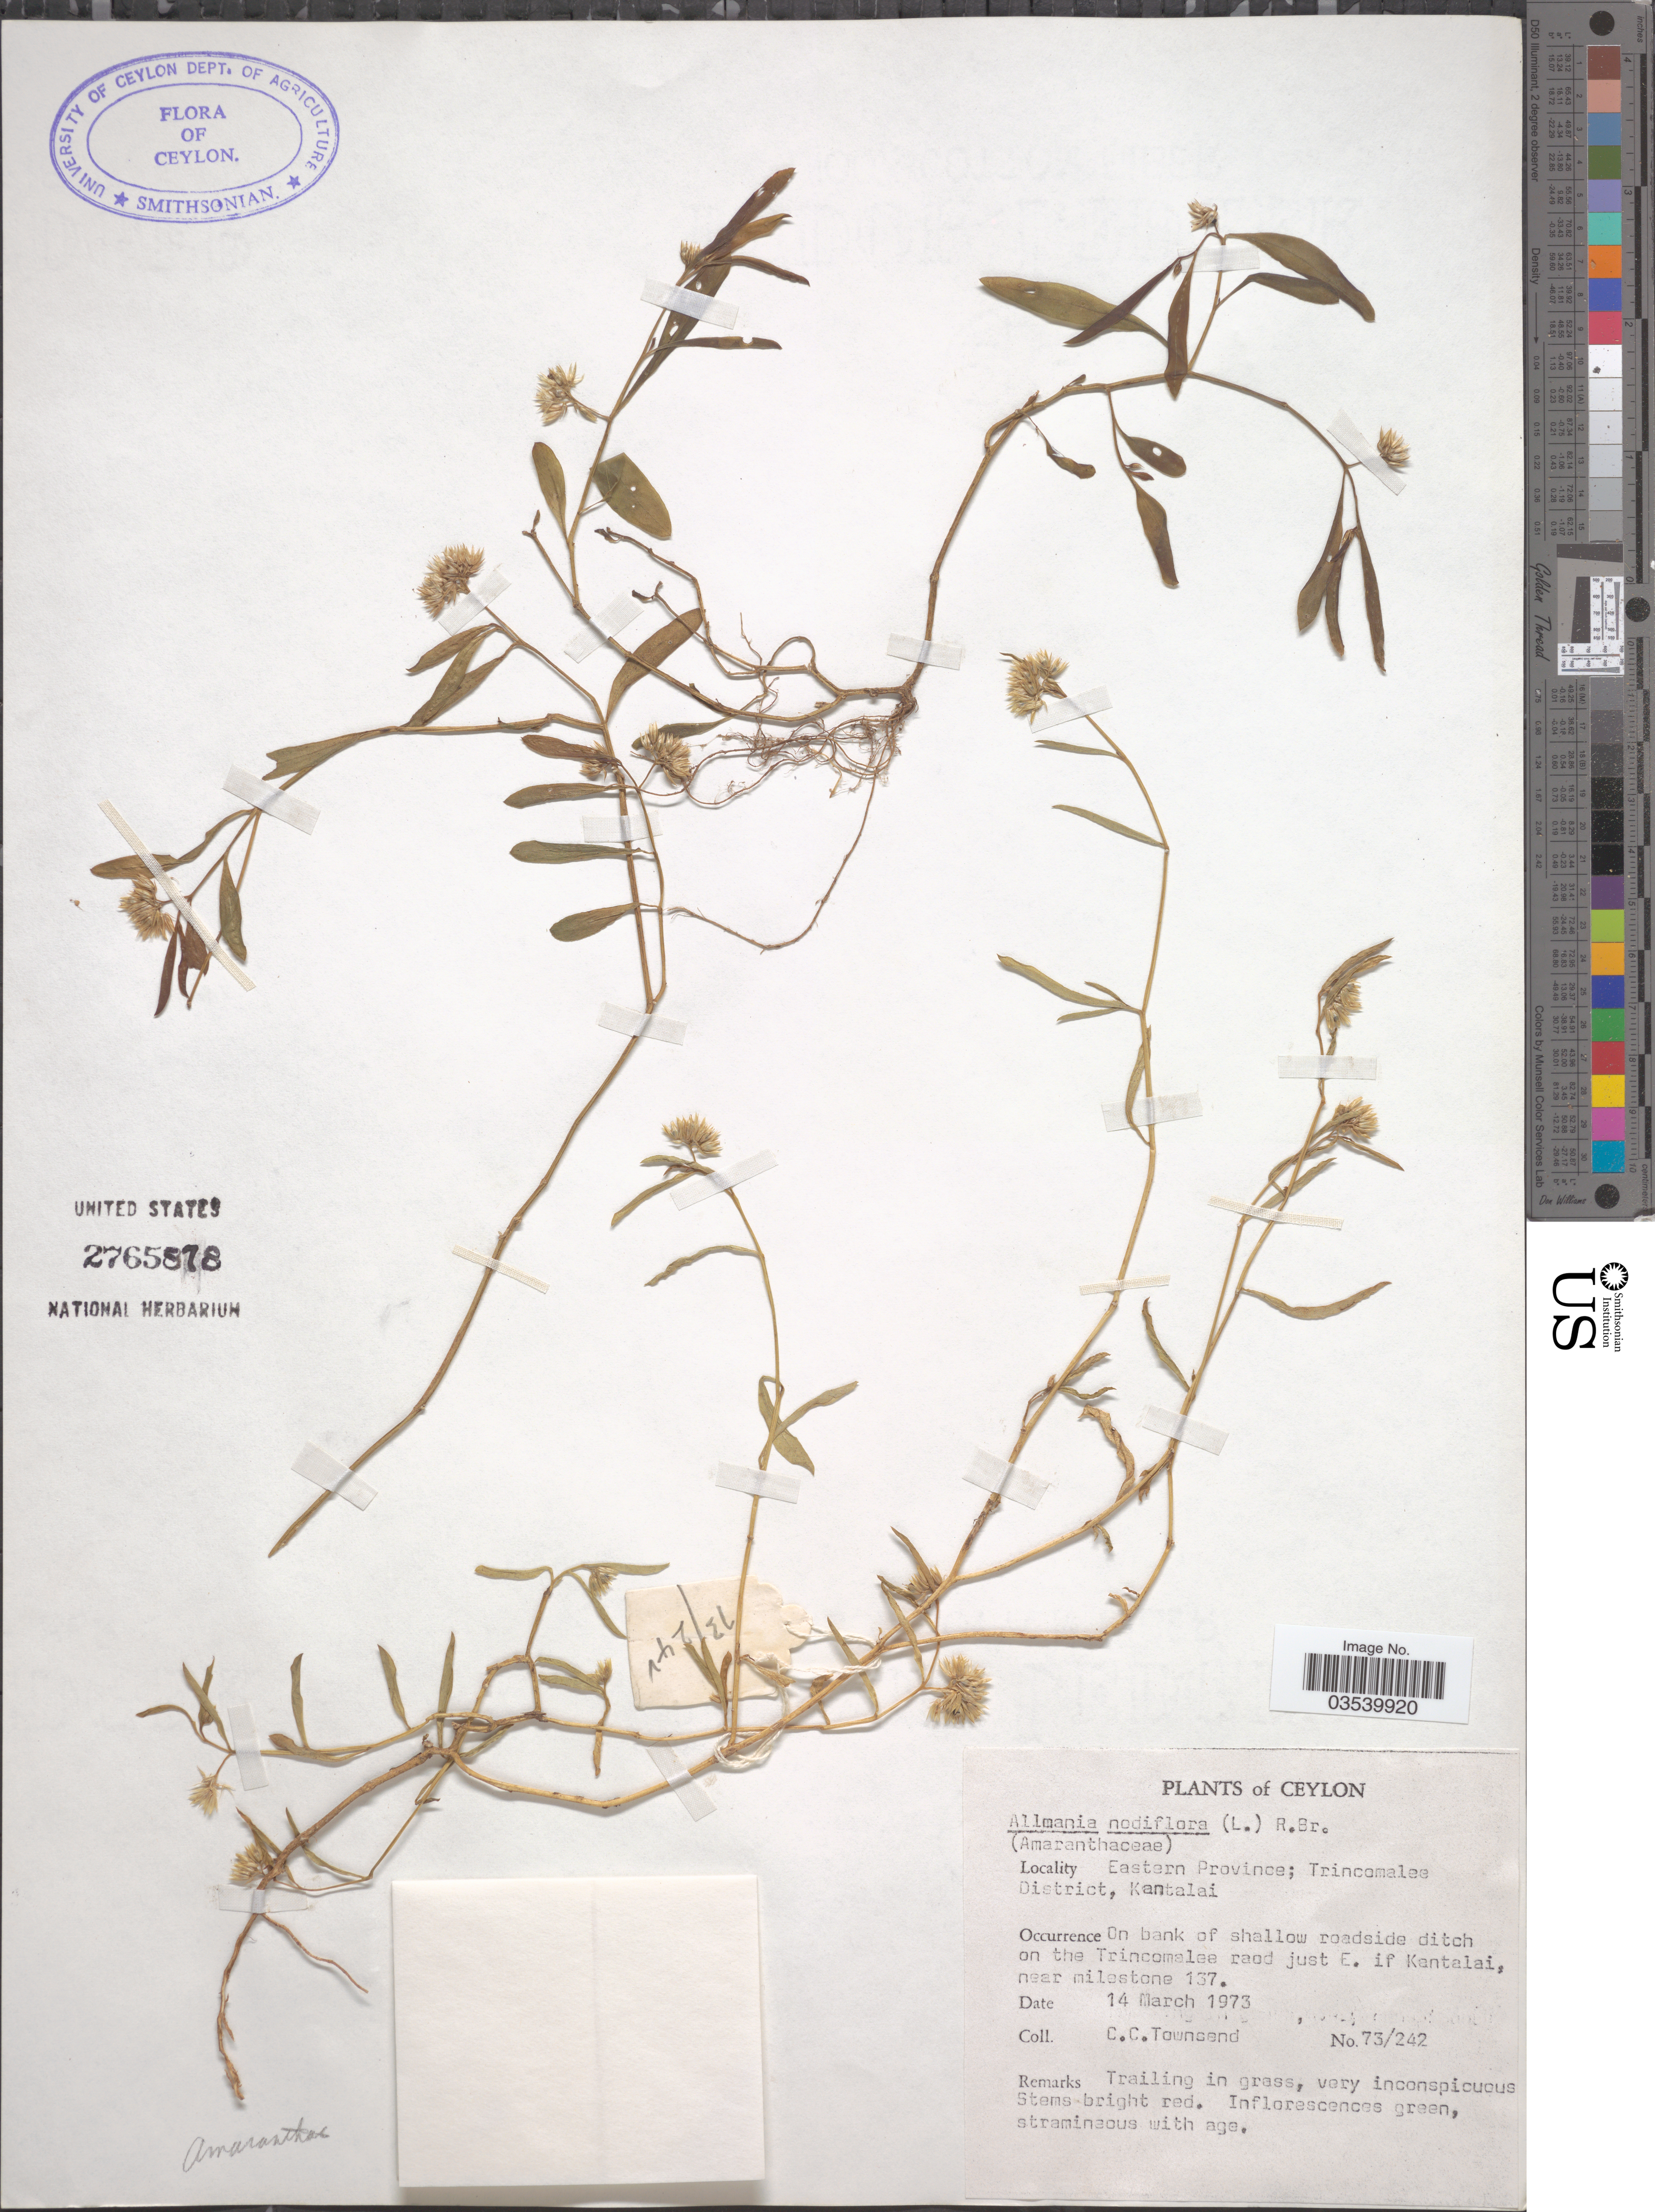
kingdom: Plantae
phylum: Tracheophyta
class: Magnoliopsida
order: Caryophyllales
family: Amaranthaceae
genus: Allmania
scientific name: Allmania nodiflora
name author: (L.) R. Br. ex Wight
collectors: C. C. Townsend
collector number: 73/242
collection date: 1973-03-14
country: Sri Lanka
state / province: Eastern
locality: Ceylon. Trincomalee District, Kantalai. On bank of shallow roadside ditch on the Trincomalee road just E. of Kantalai, near milestone 137.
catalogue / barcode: US 2765878